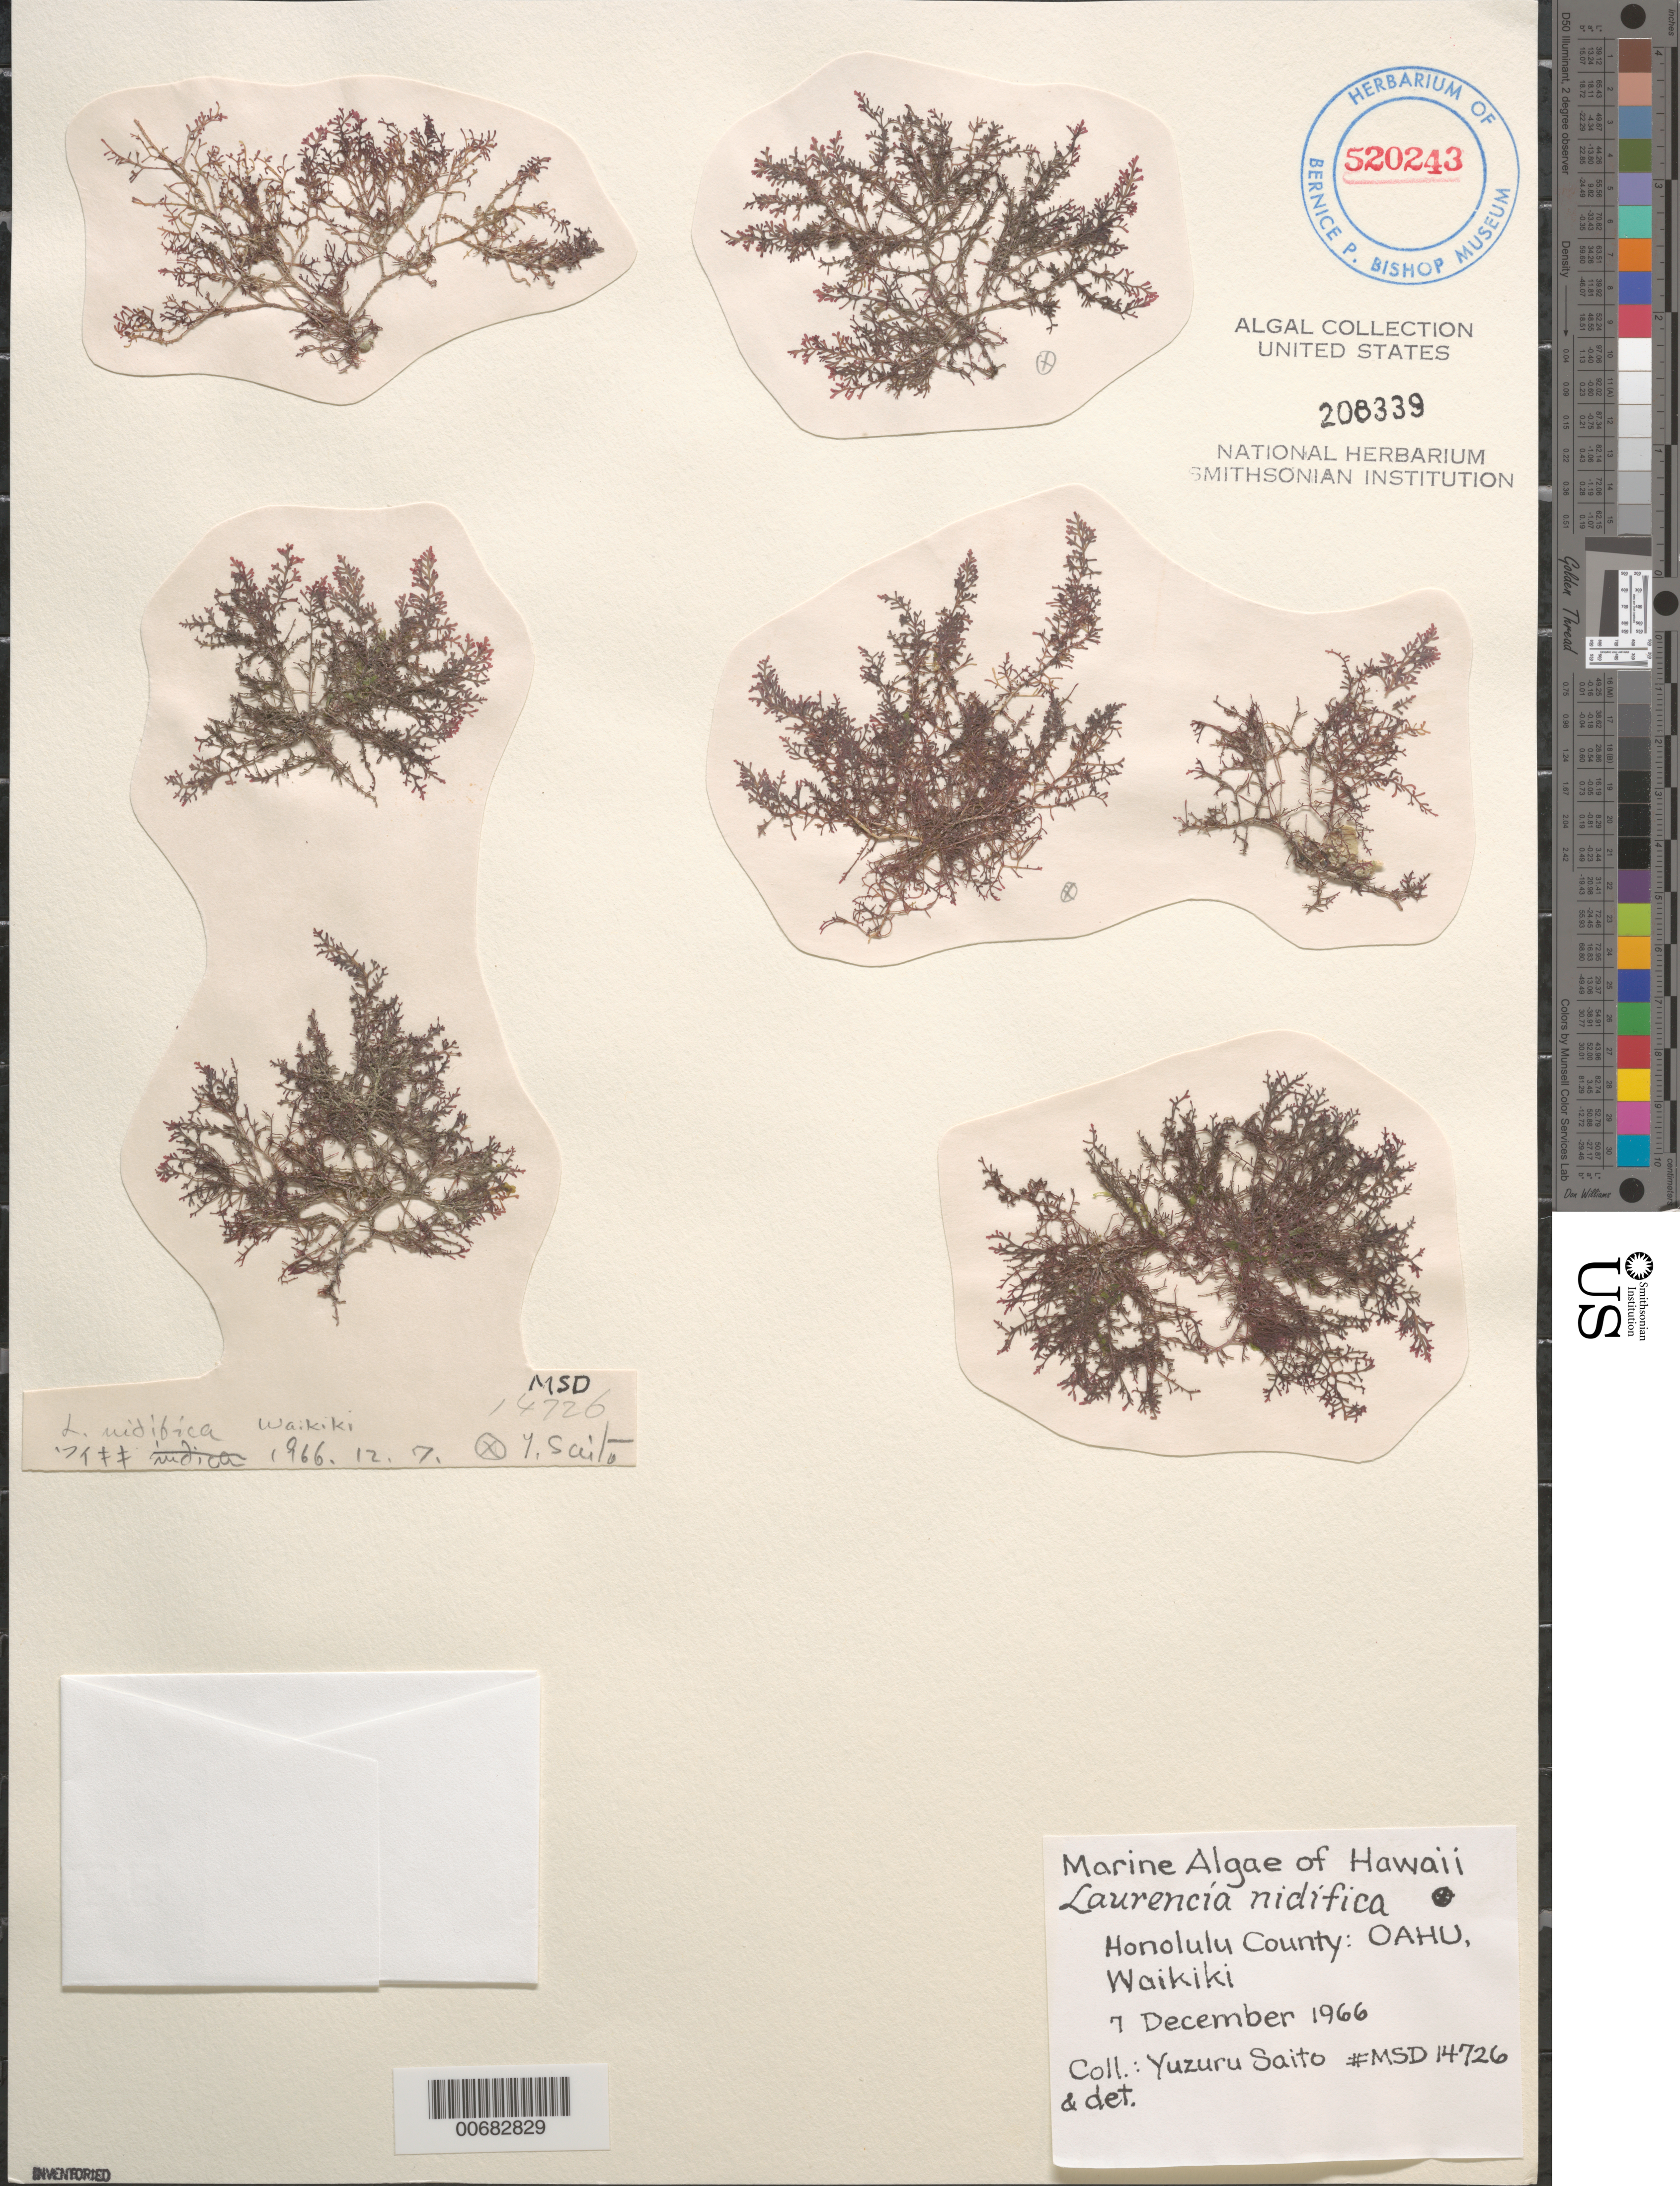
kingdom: Plantae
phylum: Rhodophyta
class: Florideophyceae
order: Ceramiales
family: Rhodomelaceae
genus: Laurencia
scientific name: Laurencia nidifica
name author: J. Agardh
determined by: Saito, Y.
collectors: Y. Saito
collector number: MSD 14726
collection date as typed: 07 Dec 1966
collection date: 1966-12-07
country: United States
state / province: Hawaii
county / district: Honolulu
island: Oahu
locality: Waikiki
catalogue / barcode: US 208339